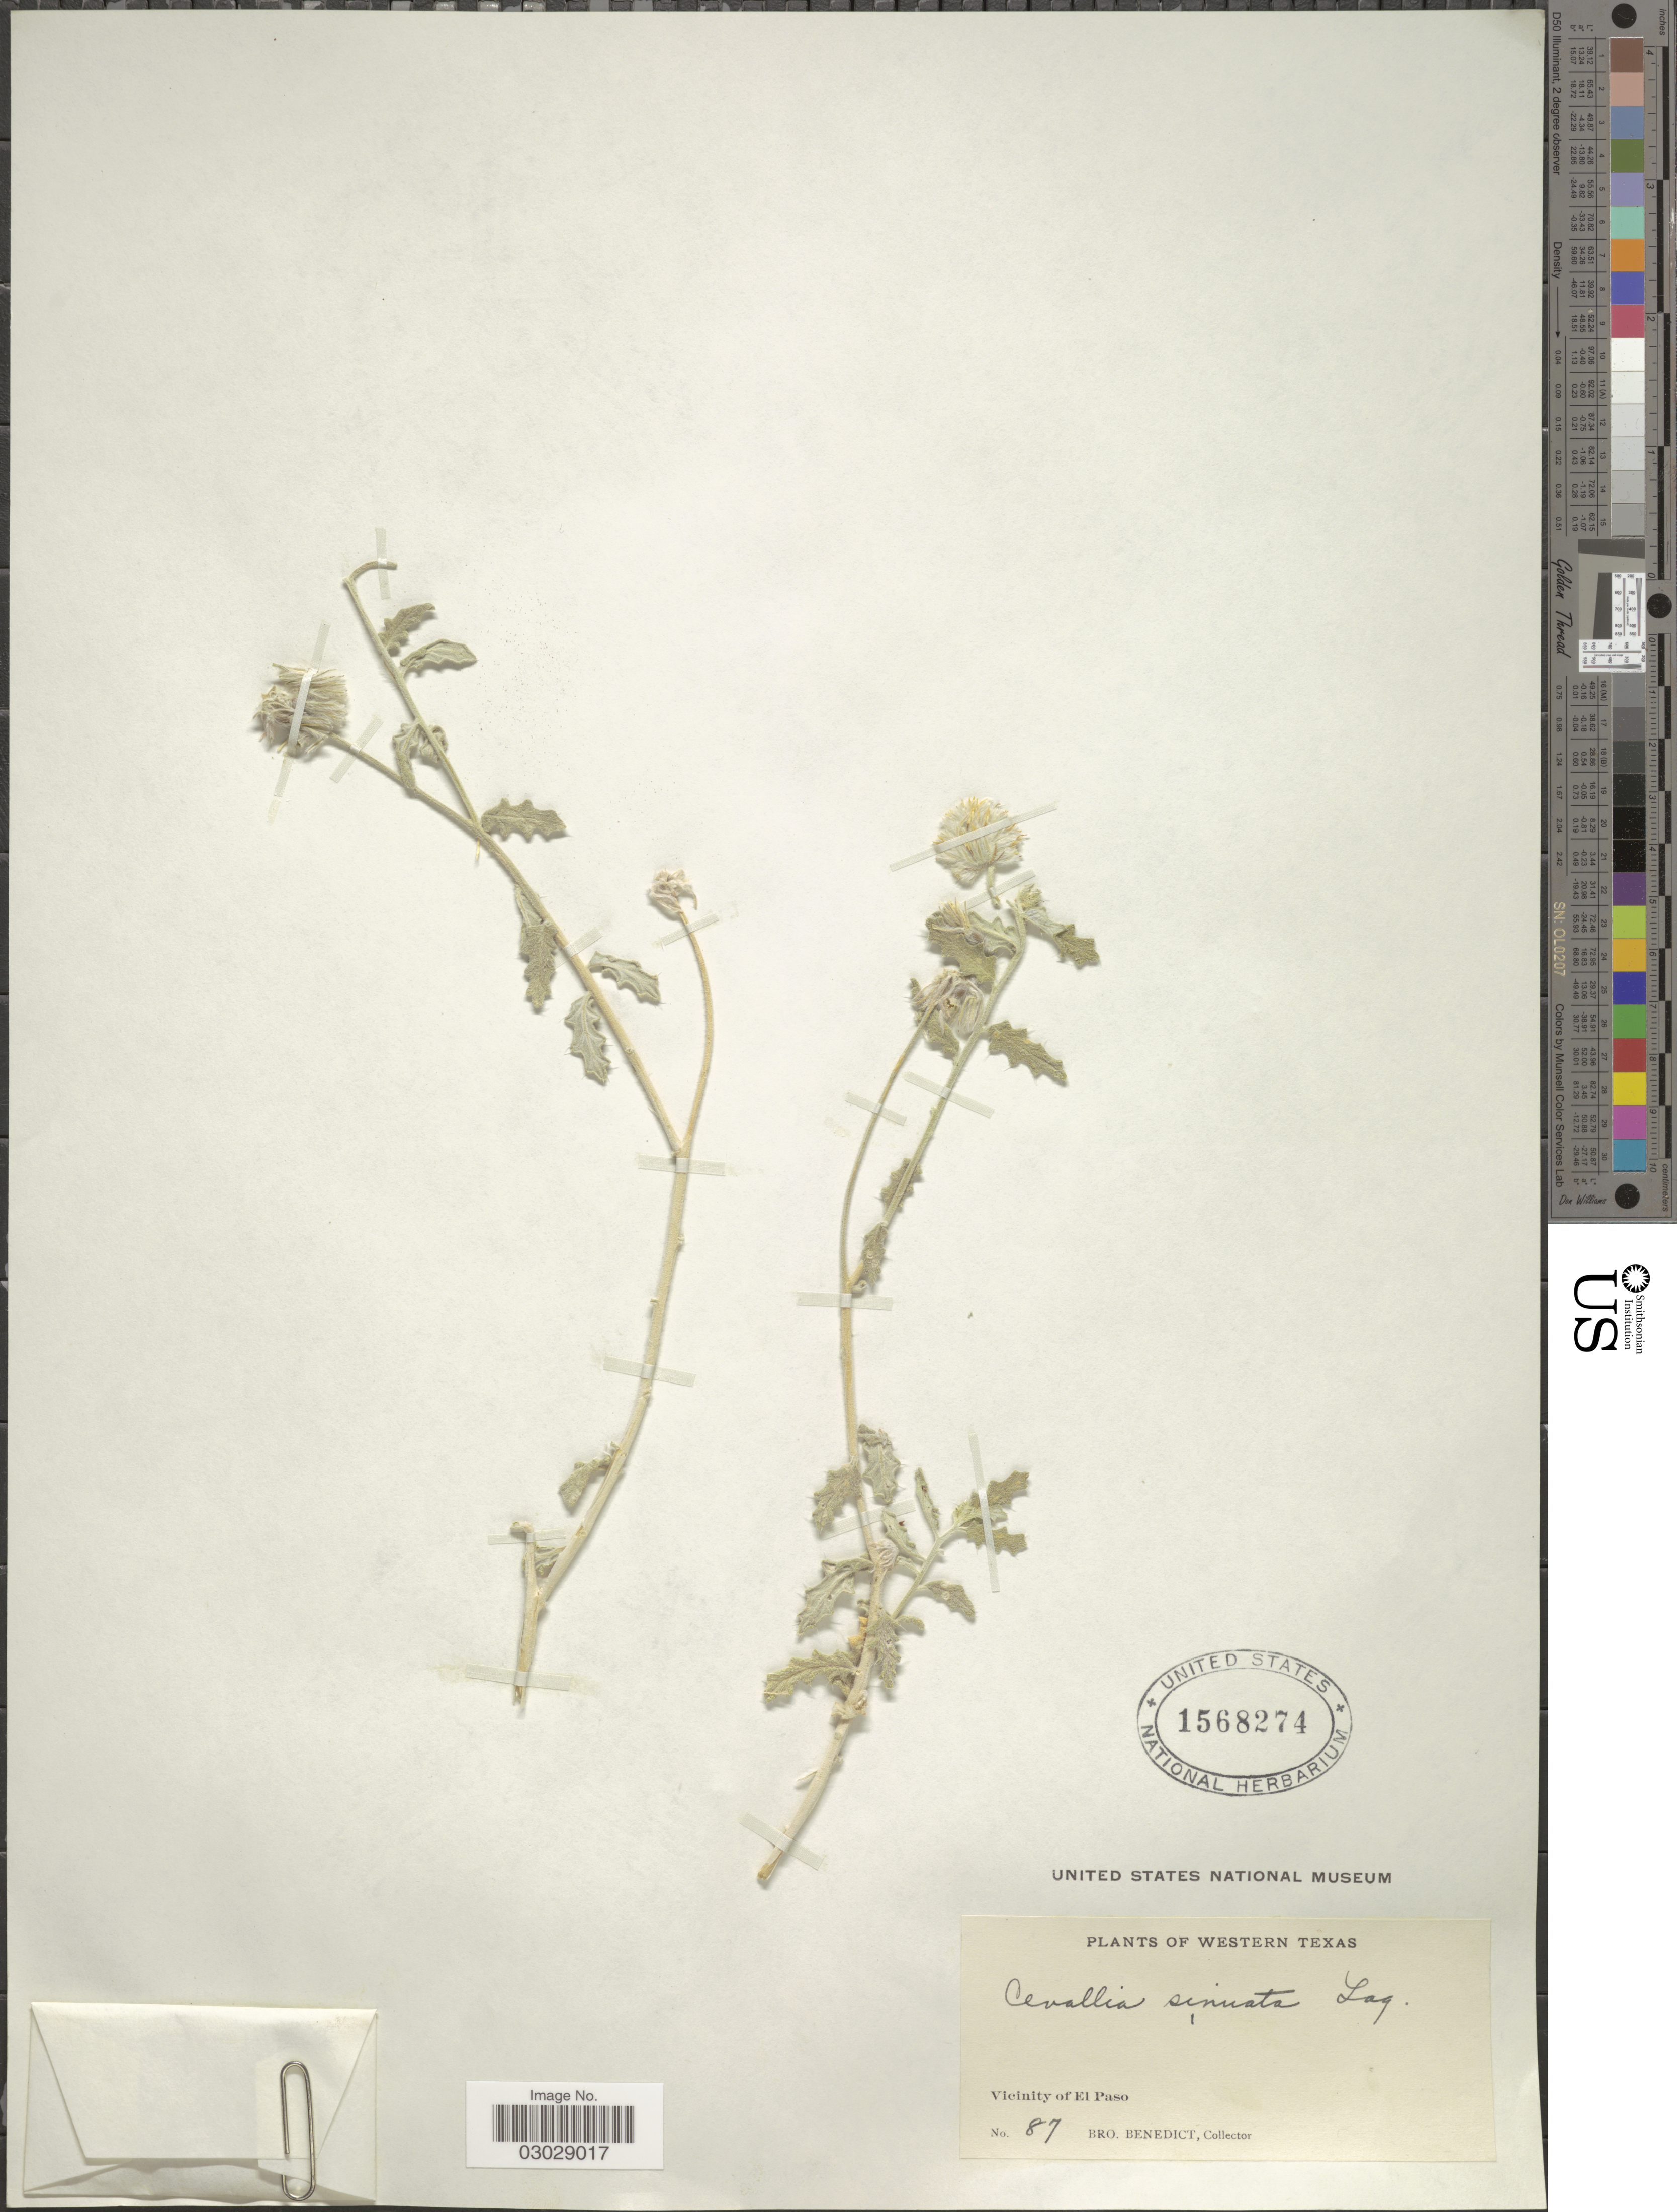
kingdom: Plantae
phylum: Tracheophyta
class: Magnoliopsida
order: Cornales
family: Loasaceae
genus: Cevallia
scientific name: Cevallia sinuata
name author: Lag.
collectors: B. Ayers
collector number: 87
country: United States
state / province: Texas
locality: Western Texas. Vicinity of El Paso.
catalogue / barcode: US 1568274